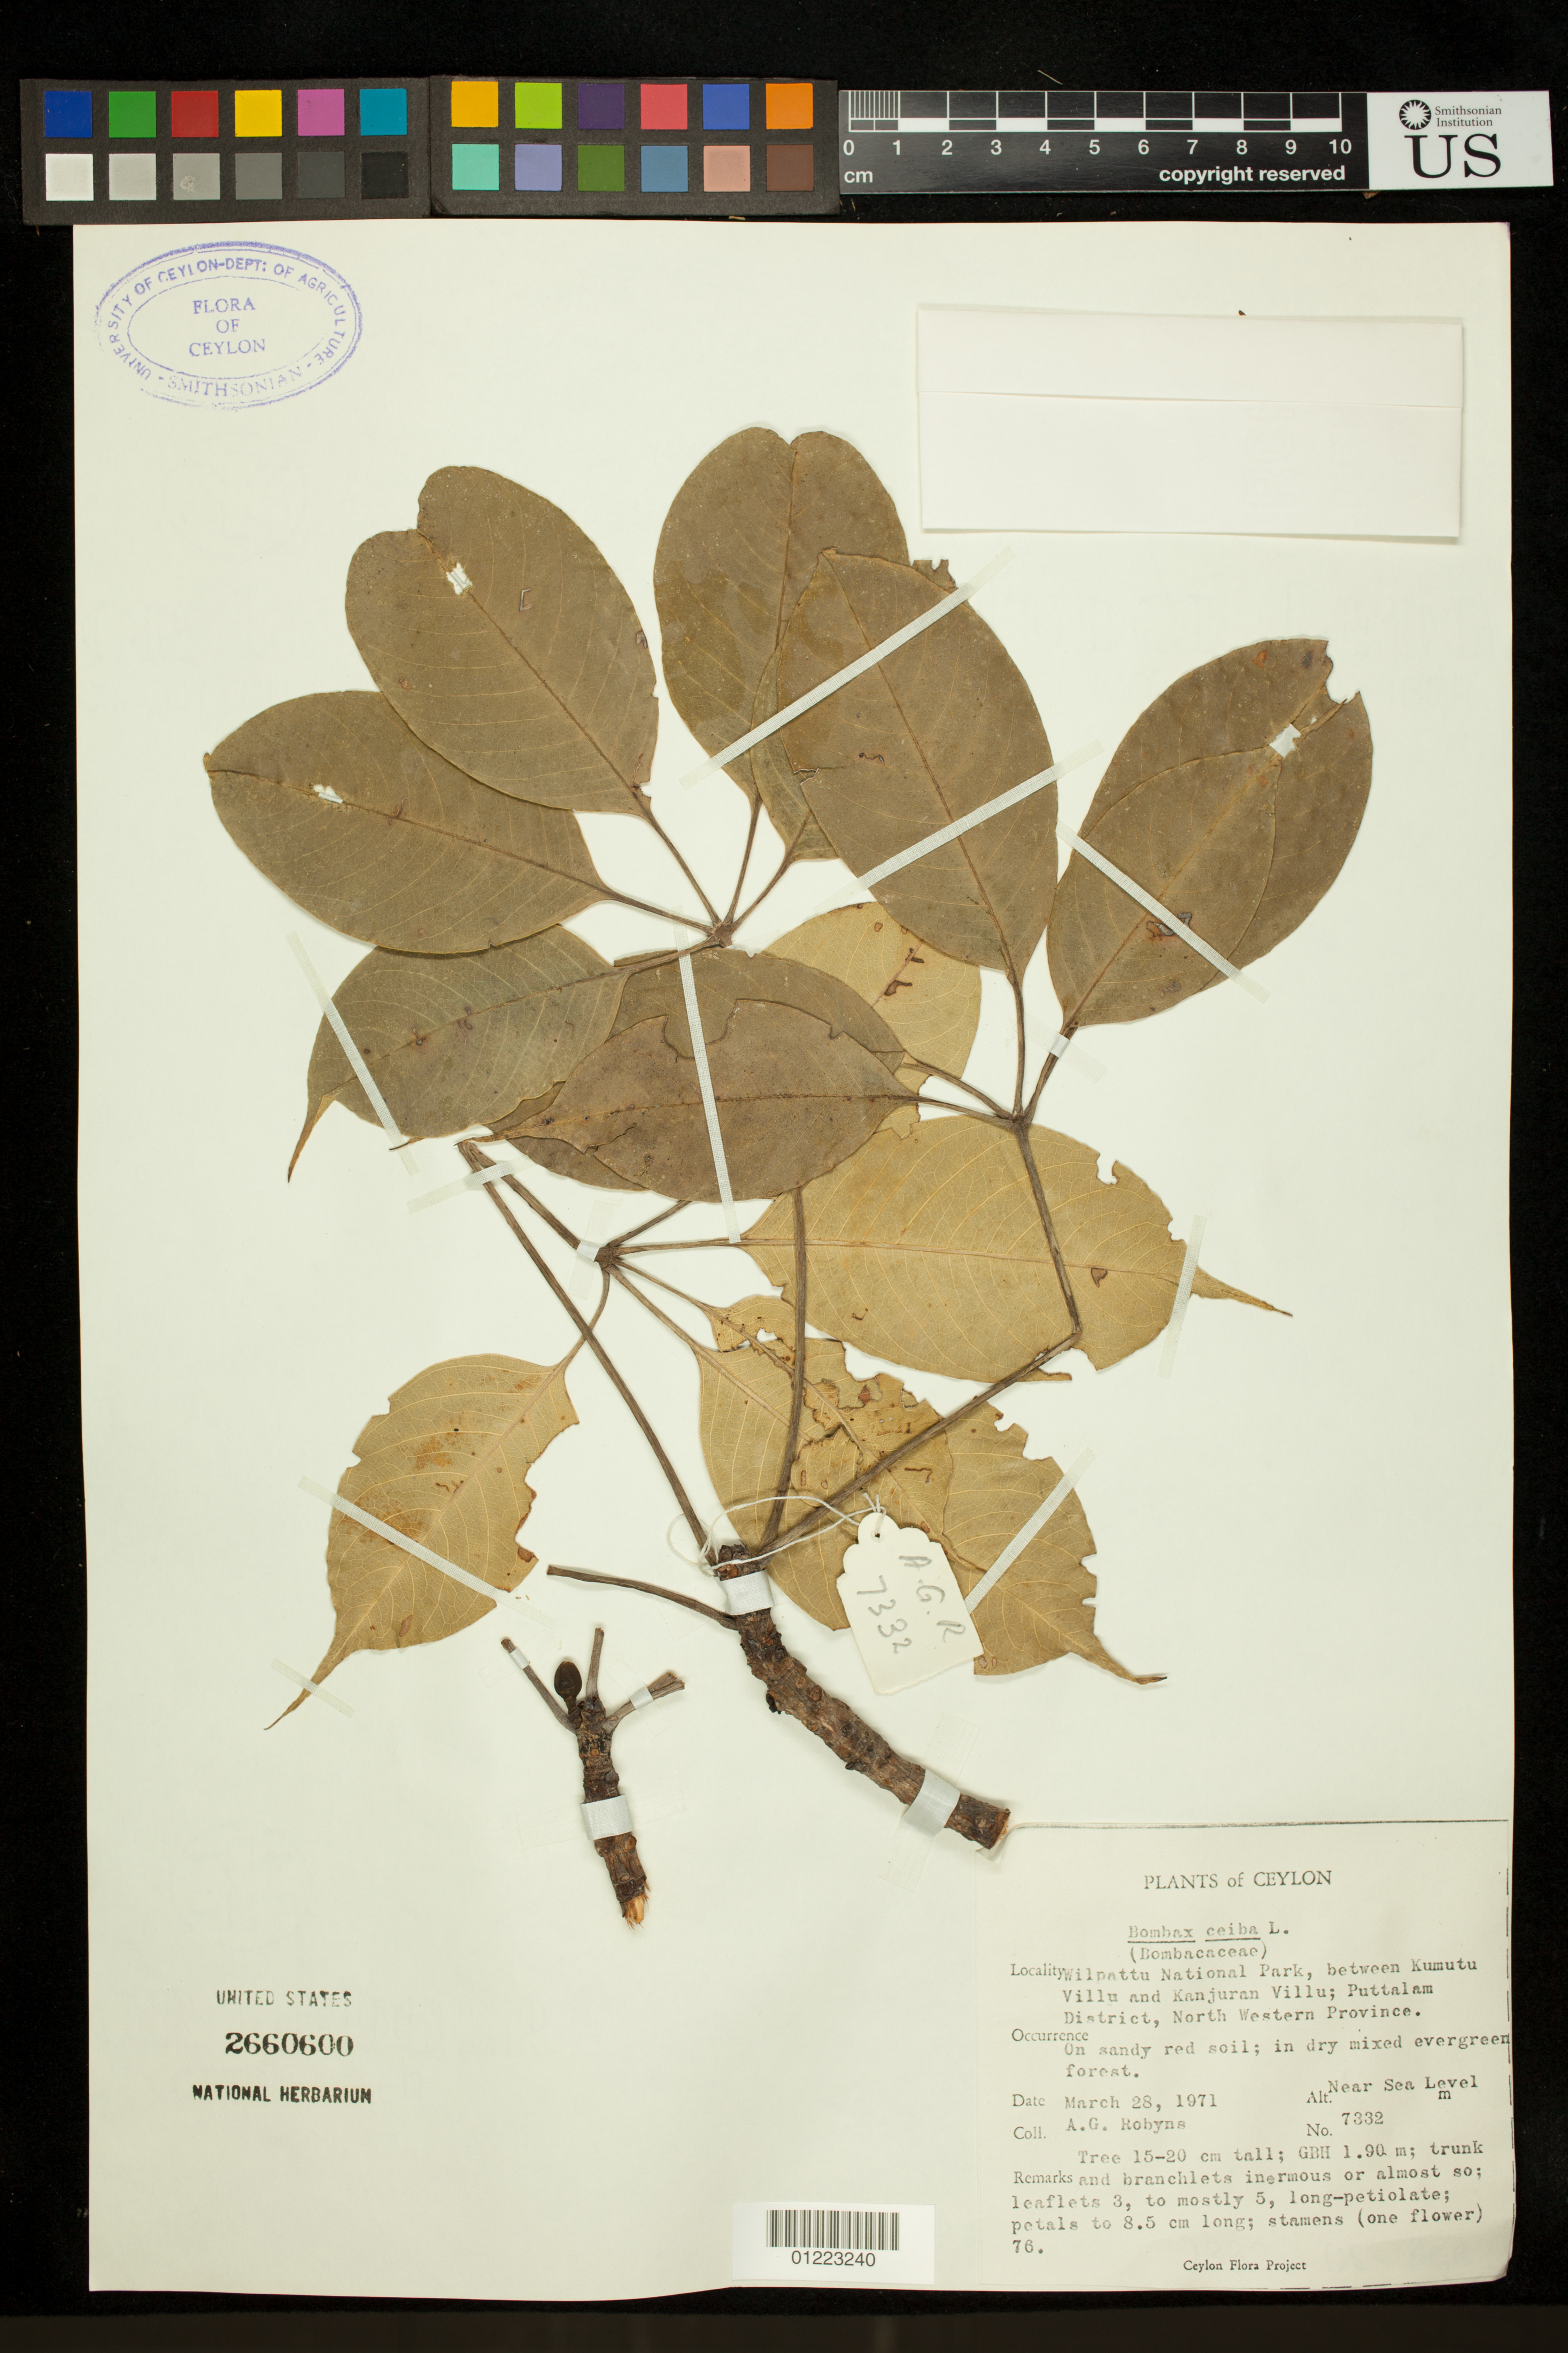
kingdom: Plantae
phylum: Tracheophyta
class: Magnoliopsida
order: Malvales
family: Malvaceae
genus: Bombax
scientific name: Bombax ceiba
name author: L.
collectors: A. G. Robyns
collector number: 7332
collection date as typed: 3/28/1971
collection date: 1971-03-28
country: Sri Lanka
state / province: North Western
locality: Wilpattu National Park, between Kumutu Villu and Kanjuran Villu; Puttalam District, North Western Province.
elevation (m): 0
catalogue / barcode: US 2660600